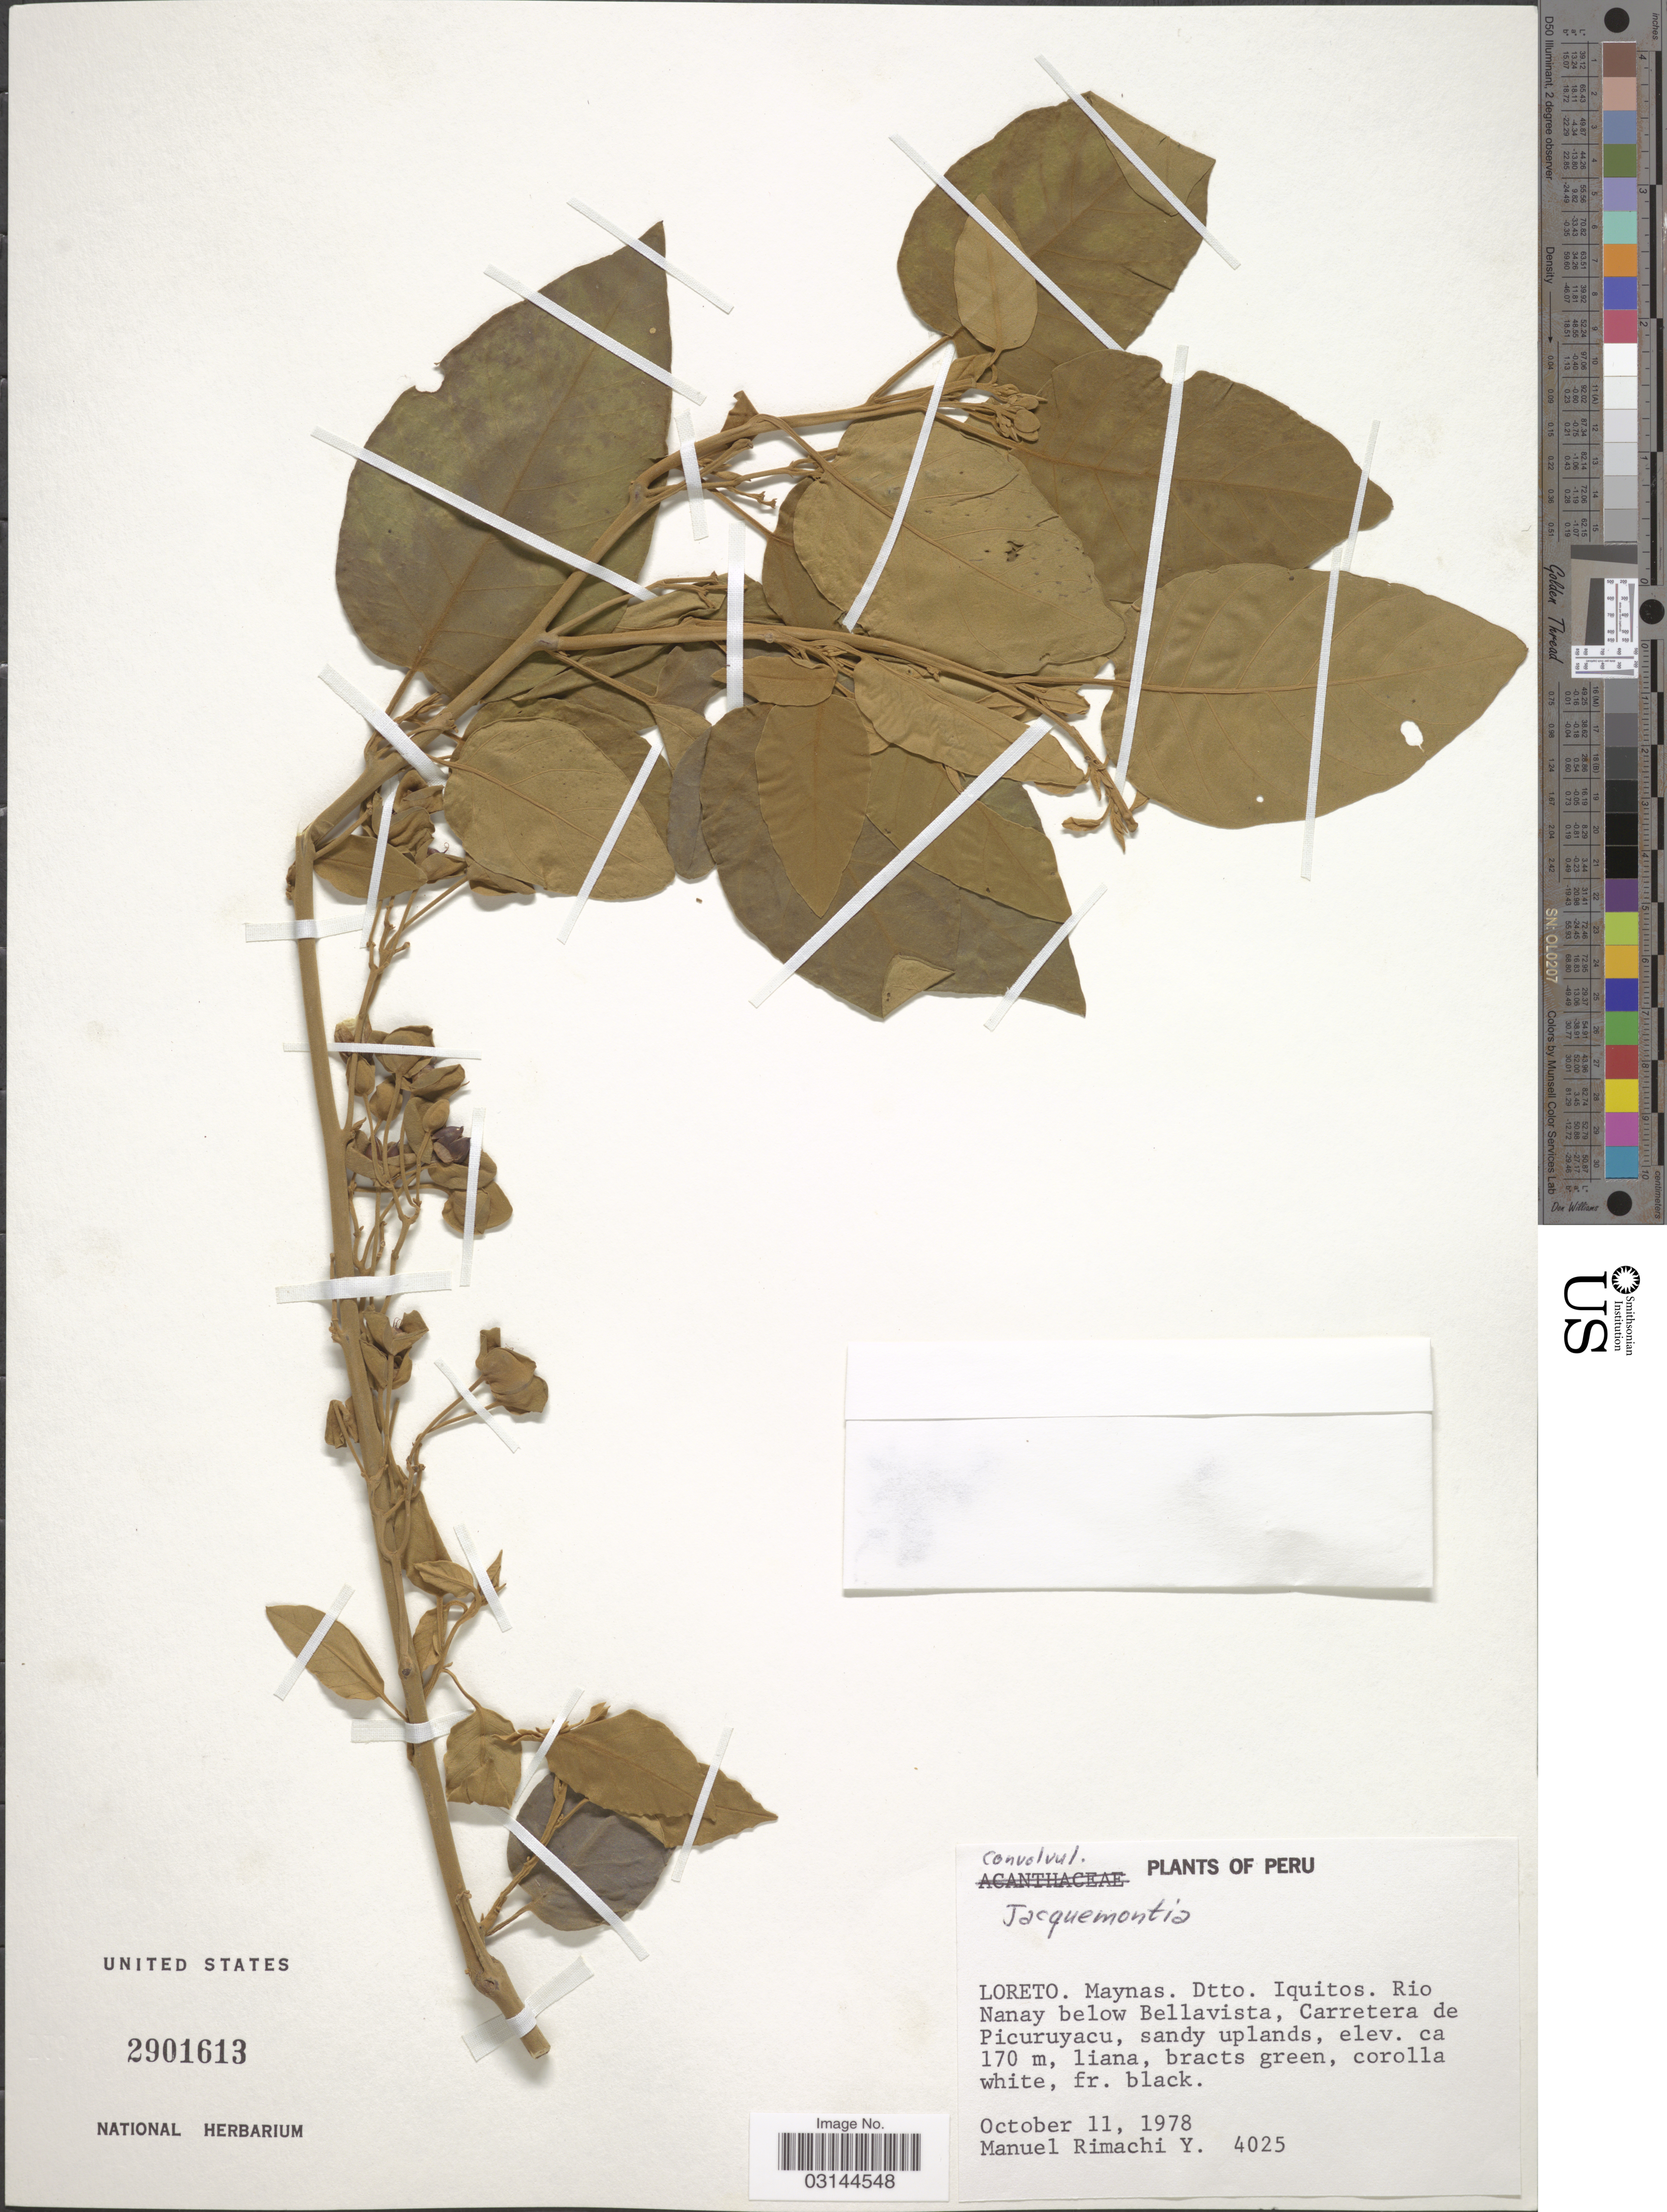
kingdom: Plantae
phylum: Tracheophyta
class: Magnoliopsida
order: Solanales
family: Convolvulaceae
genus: Jacquemontia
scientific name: Jacquemontia sp.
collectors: M. Rimachi Y.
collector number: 4025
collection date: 1978-10-11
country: Peru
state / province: Loreto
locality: Maynas. Dtto. Iquitos. Rio Nanay below Bellavista, Carretera de Picuruyacu.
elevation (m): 170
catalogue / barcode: US 2901613